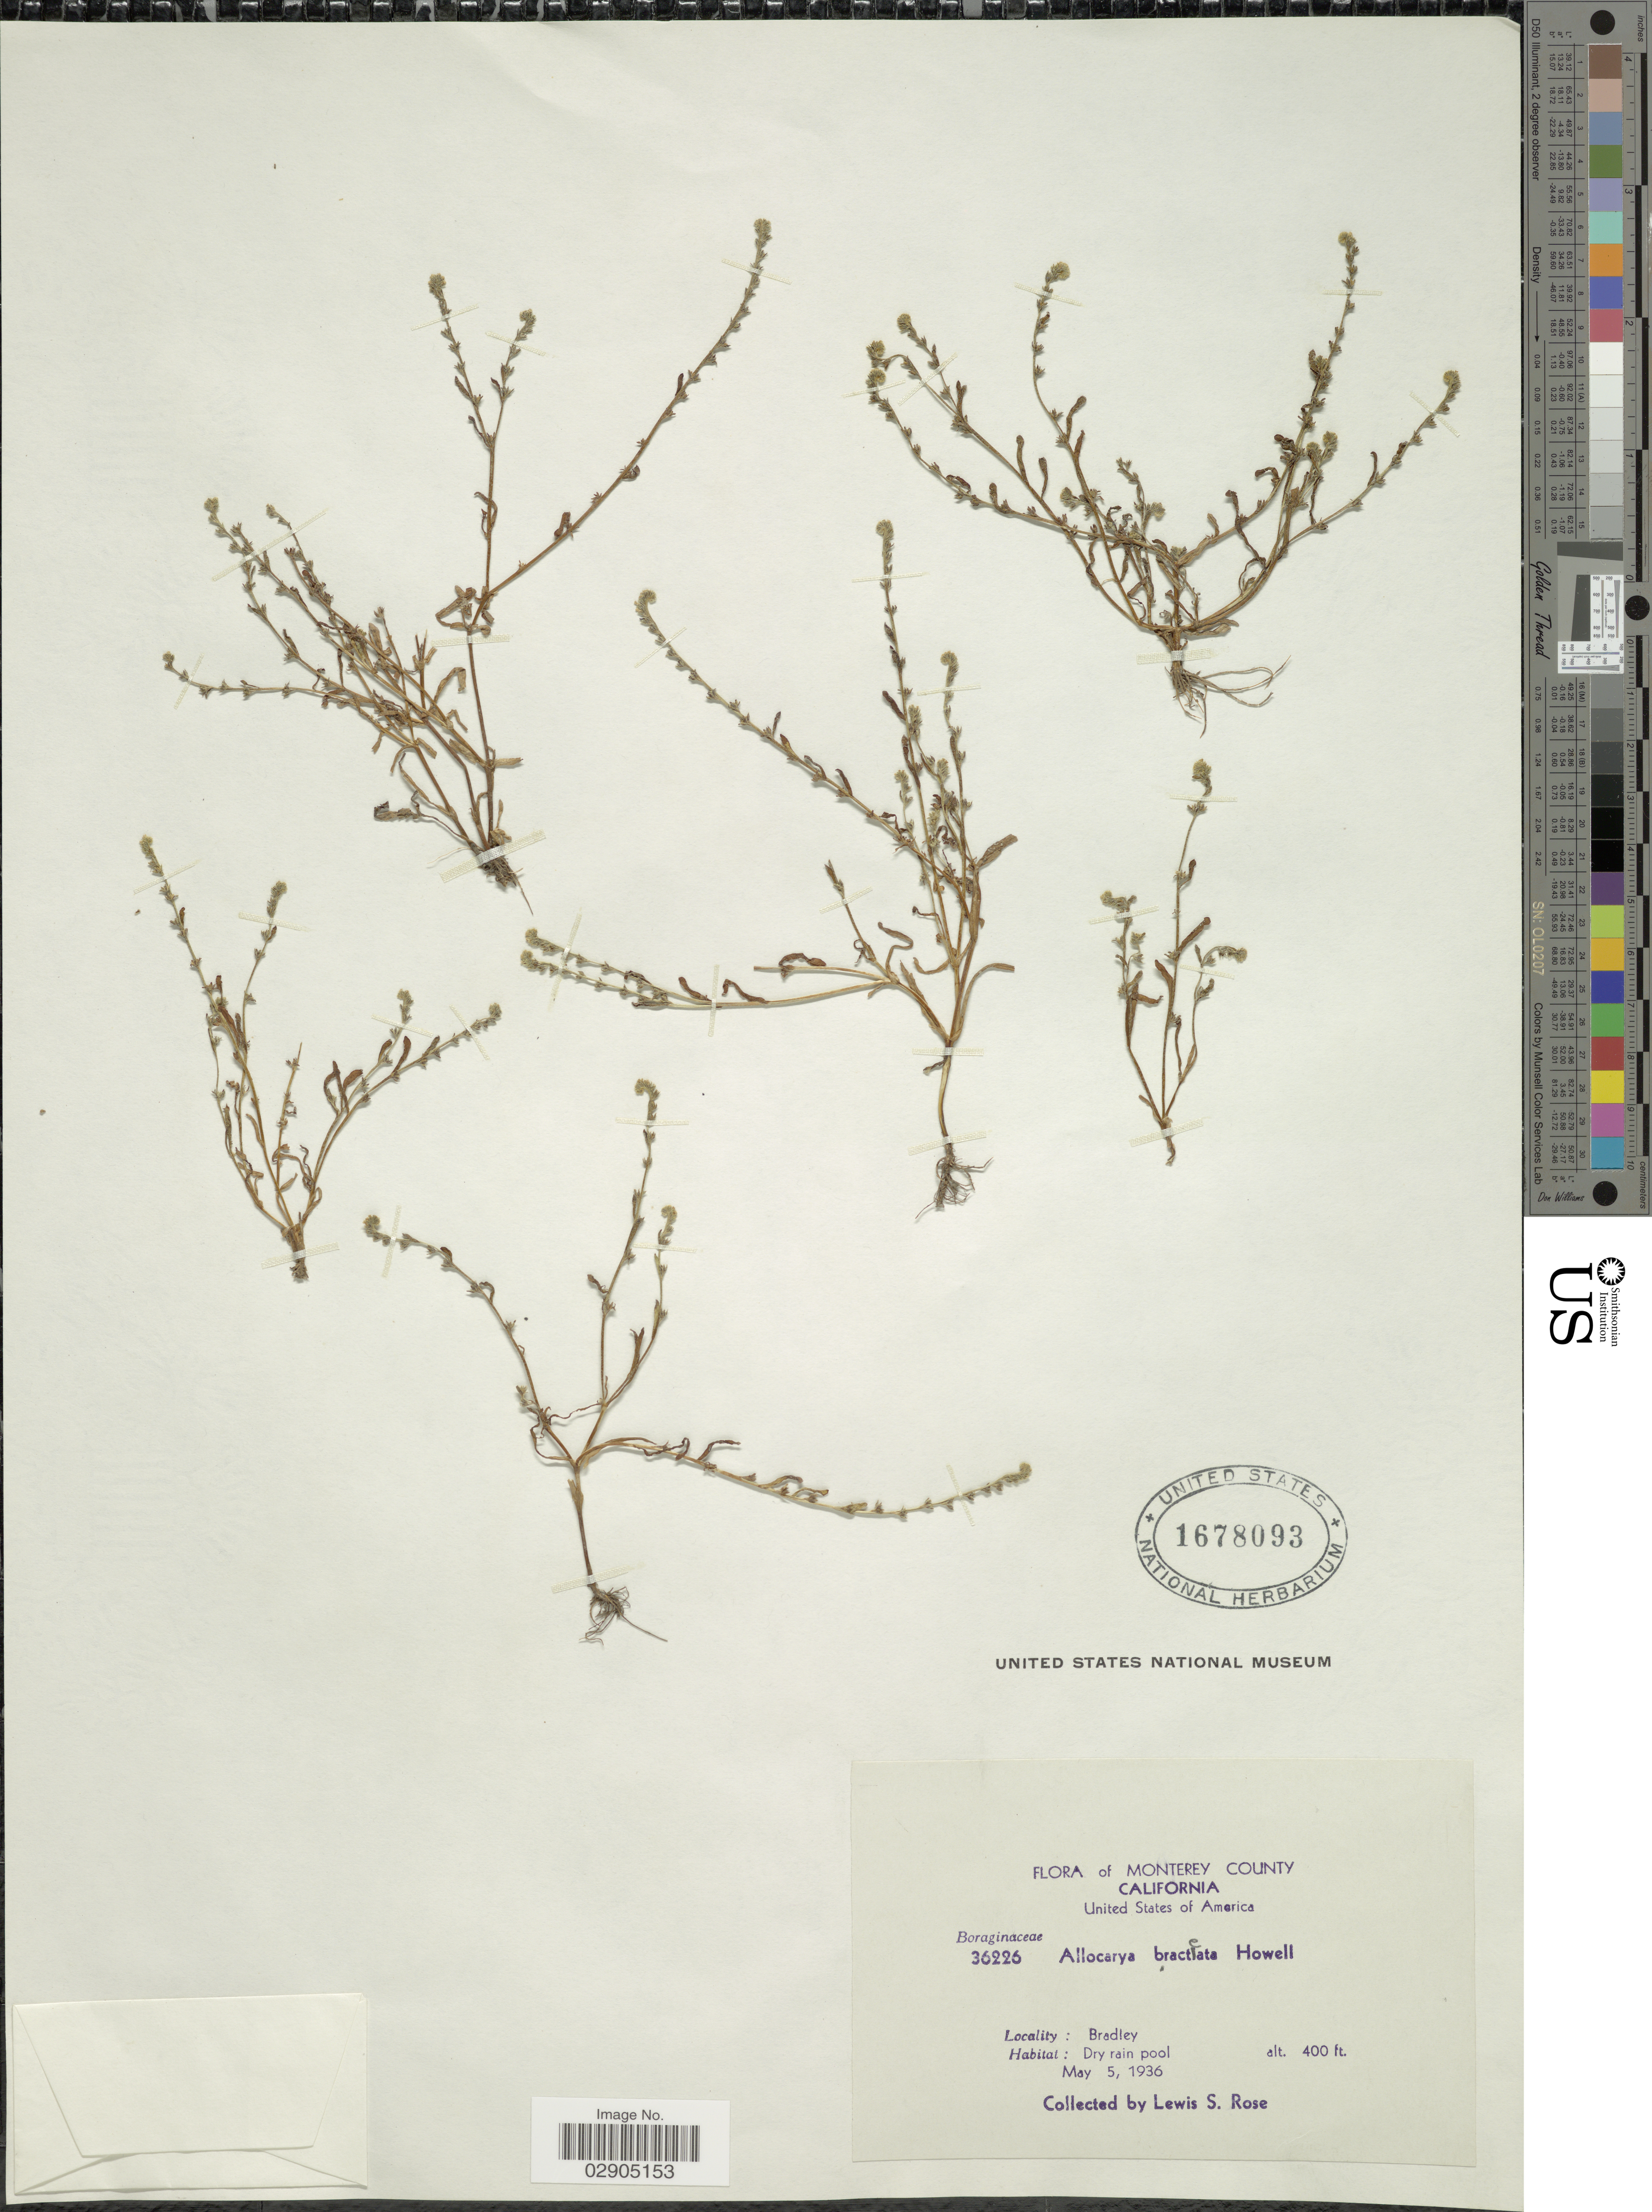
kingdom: Plantae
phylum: Tracheophyta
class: Magnoliopsida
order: Boraginales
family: Boraginaceae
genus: Allocarya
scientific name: Allocarya bracteata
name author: Howell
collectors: L. S. Rose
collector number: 36226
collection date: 1936-05-05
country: United States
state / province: California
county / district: Monterey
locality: Monterey County. Bradley.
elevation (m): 122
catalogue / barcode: US 1678093